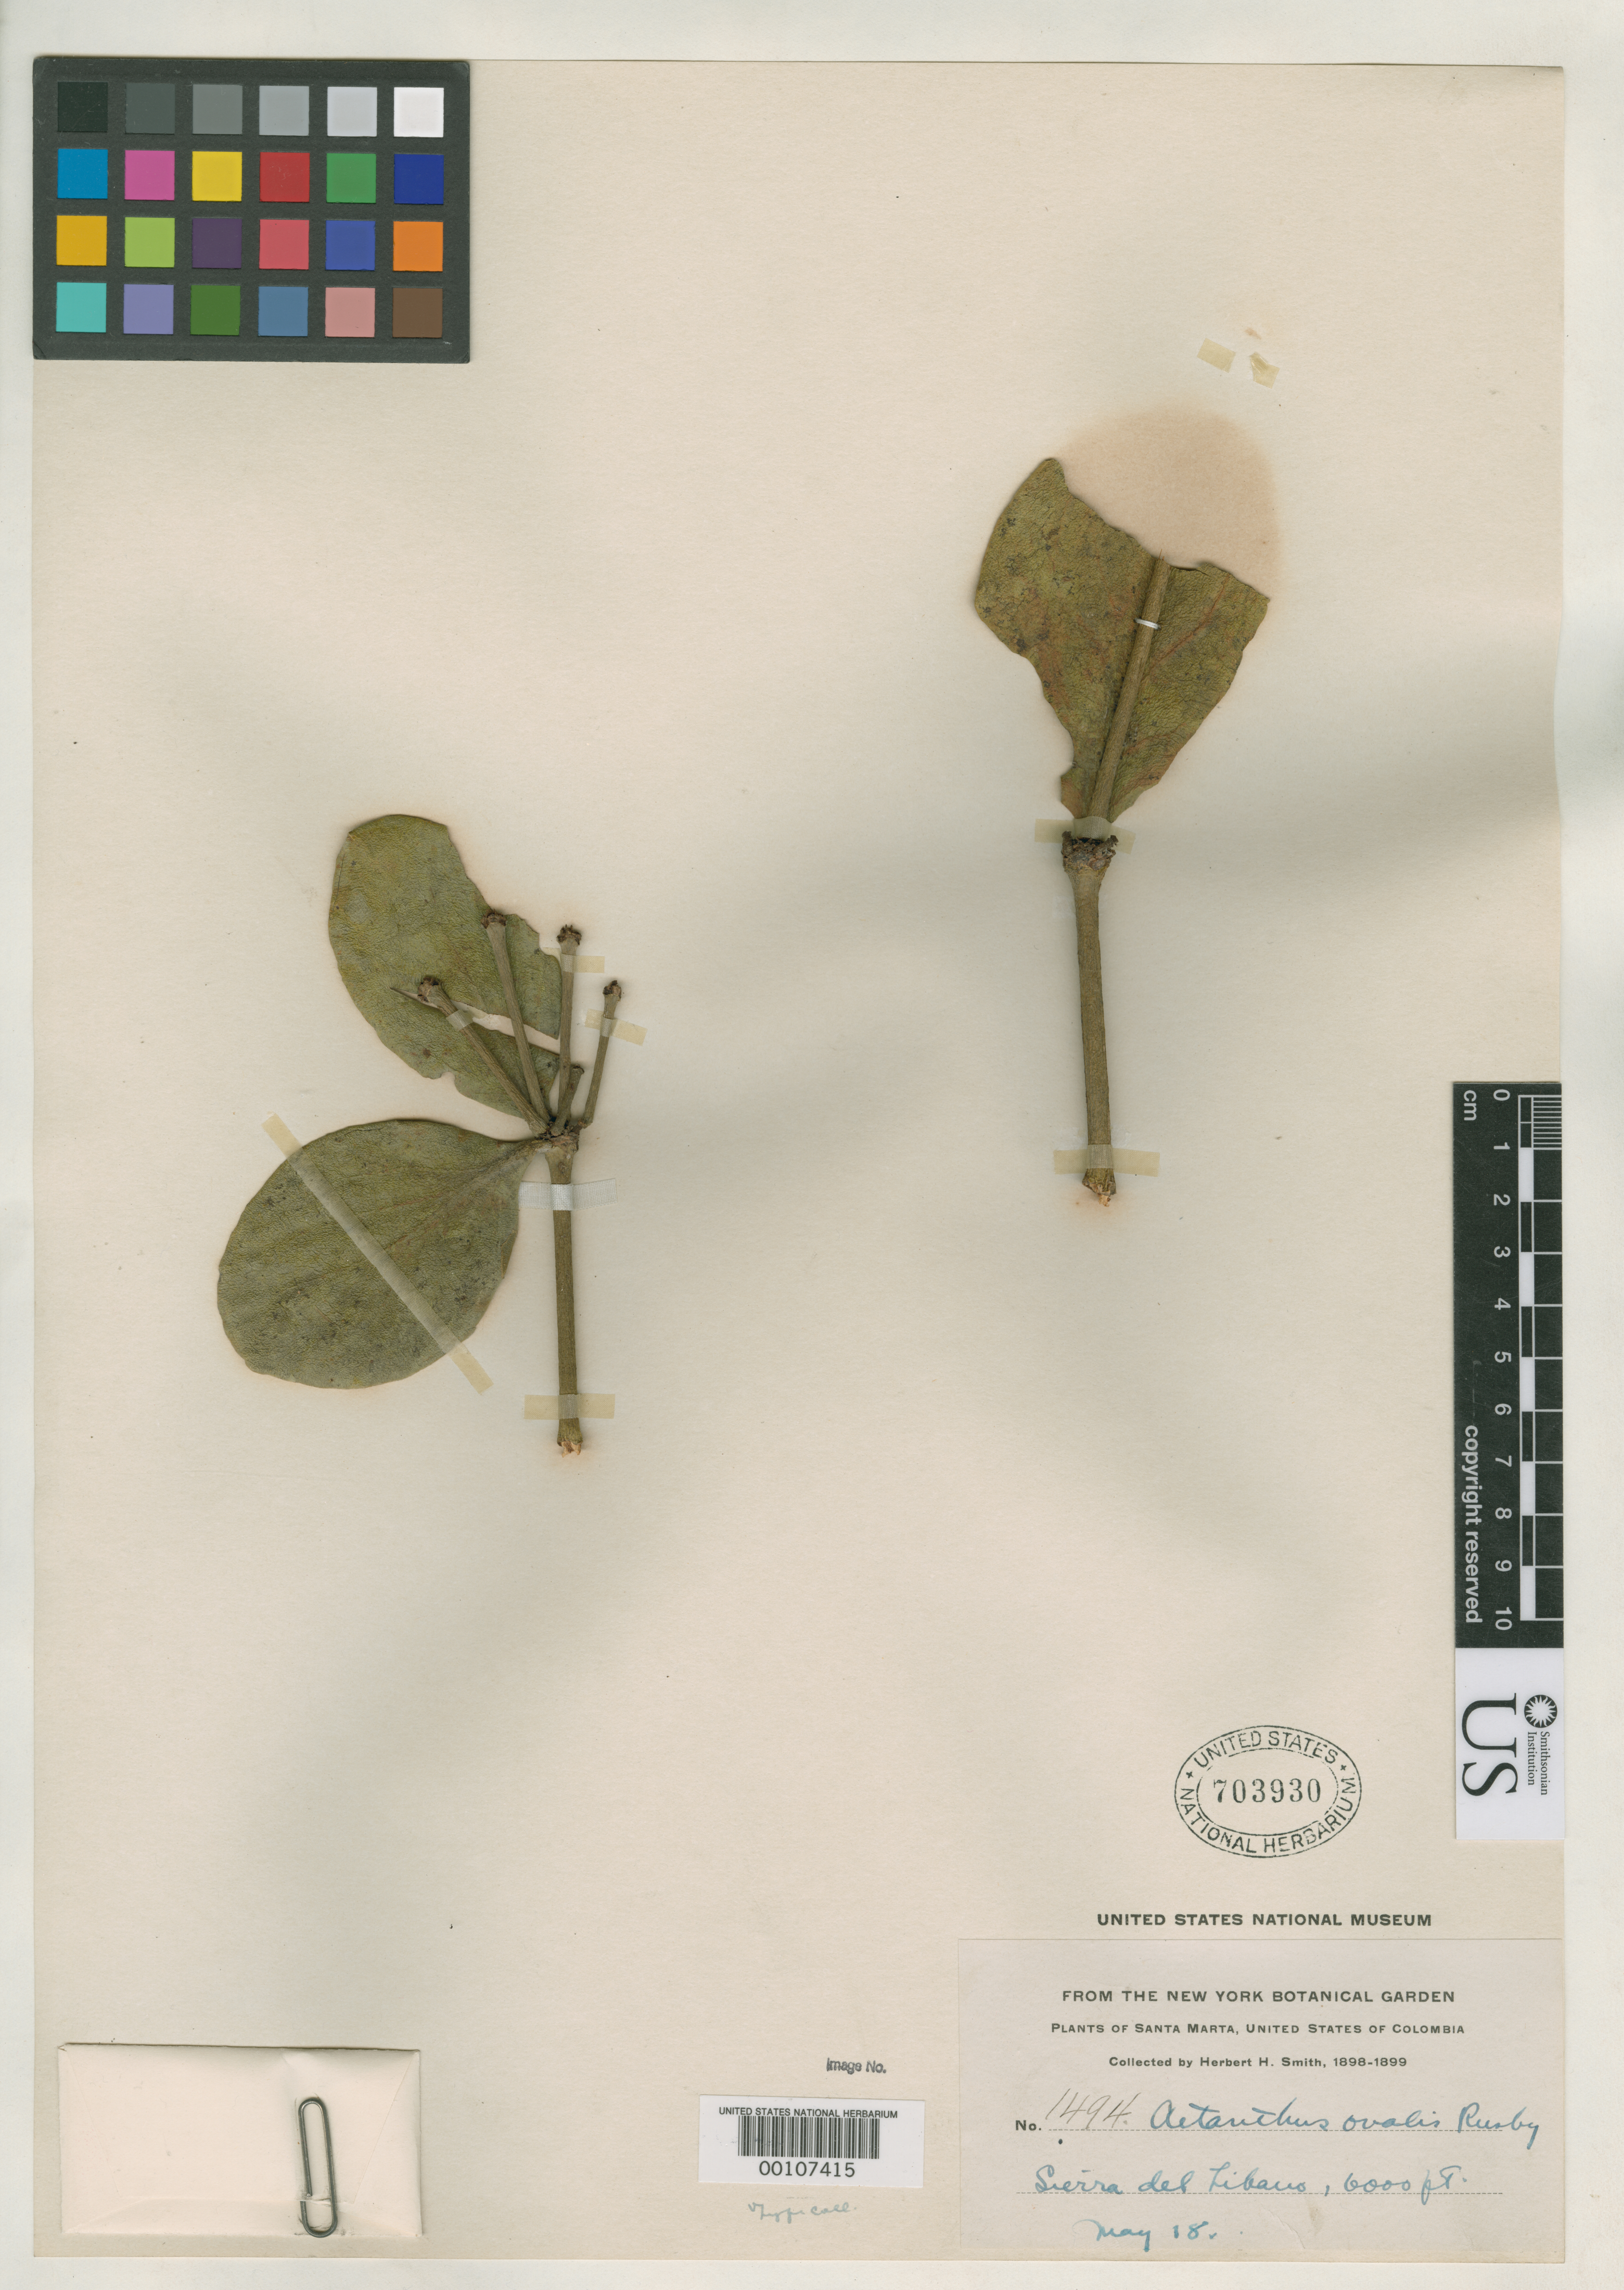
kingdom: Plantae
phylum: Tracheophyta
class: Magnoliopsida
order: Santalales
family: Loranthaceae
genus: Aetanthus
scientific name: Aetanthus ovalis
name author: Rusby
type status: Isotype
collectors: Herbert H. Smith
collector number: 1494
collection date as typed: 18 May 1899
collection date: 1899-05-18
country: Colombia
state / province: Tolima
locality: Sierra del Libano.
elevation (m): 1829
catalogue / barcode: US 703930